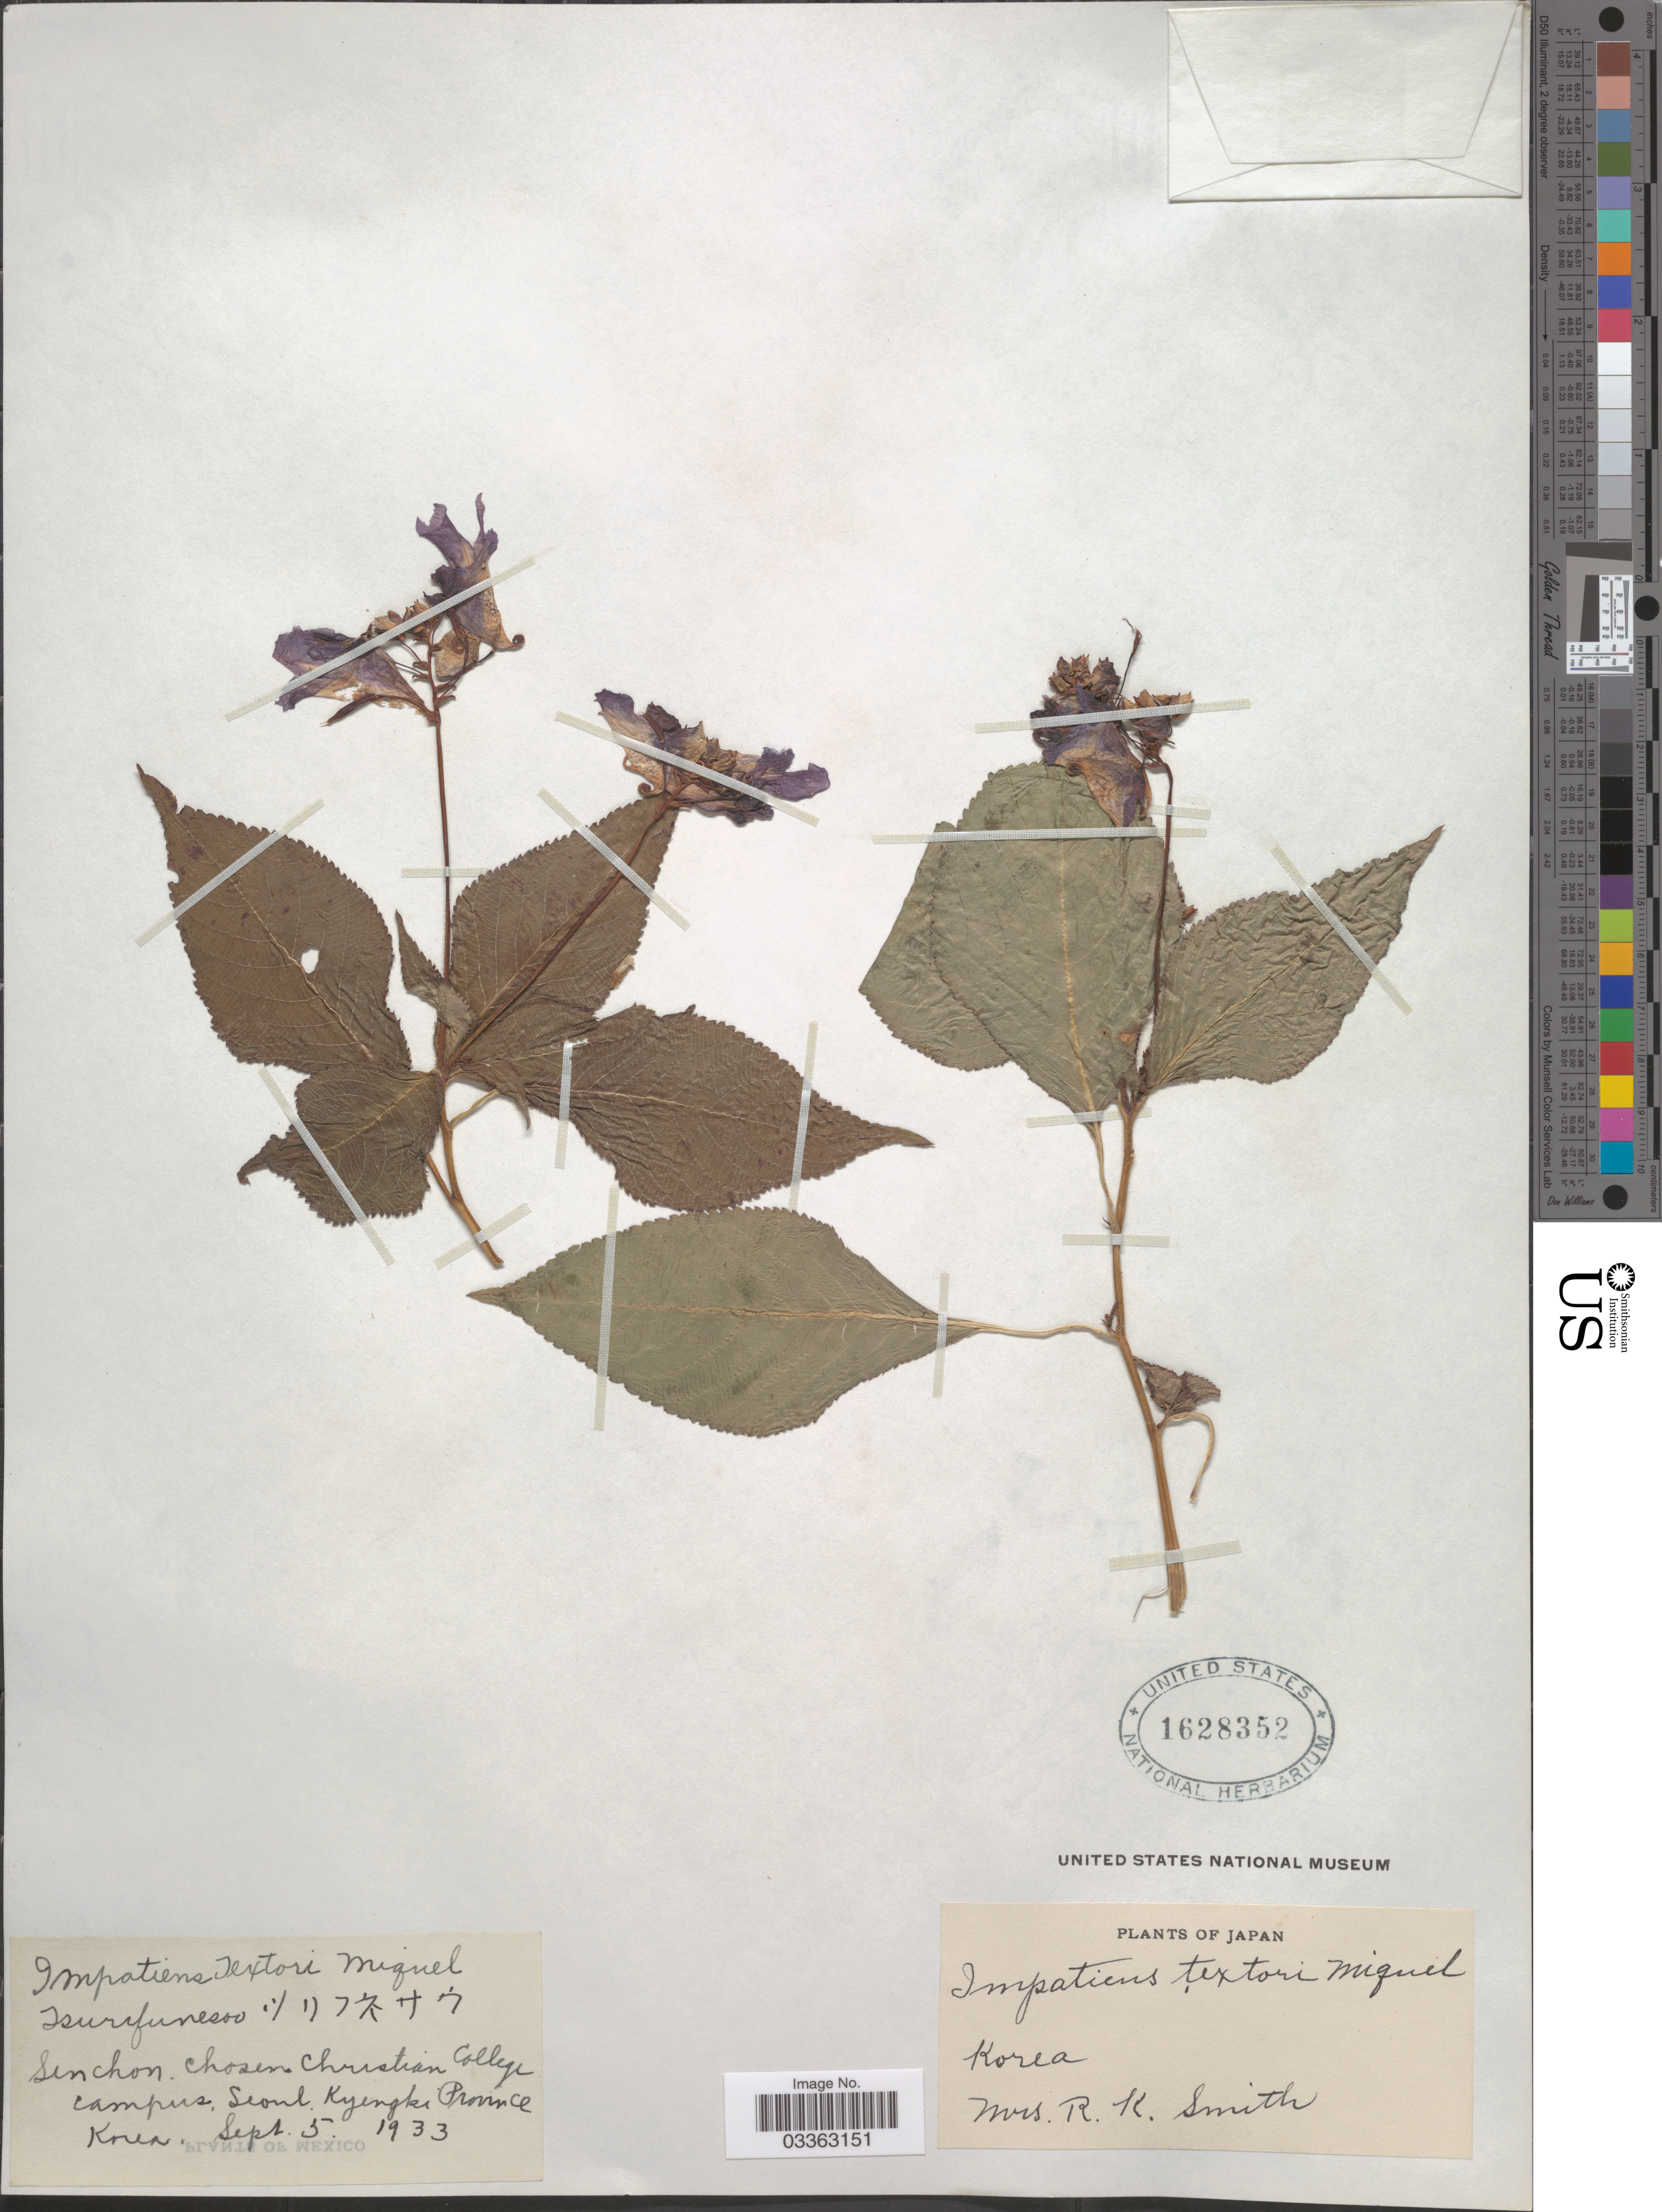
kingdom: Plantae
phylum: Tracheophyta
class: Magnoliopsida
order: Ericales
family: Balsaminaceae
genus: Impatiens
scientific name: Impatiens textorii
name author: Miq.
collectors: R. Smith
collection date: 1933-09-05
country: South Korea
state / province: Seoul Special City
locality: Sinchon Chosen Christian College campus, Seoul, Kyengki Province.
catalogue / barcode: US 1628352